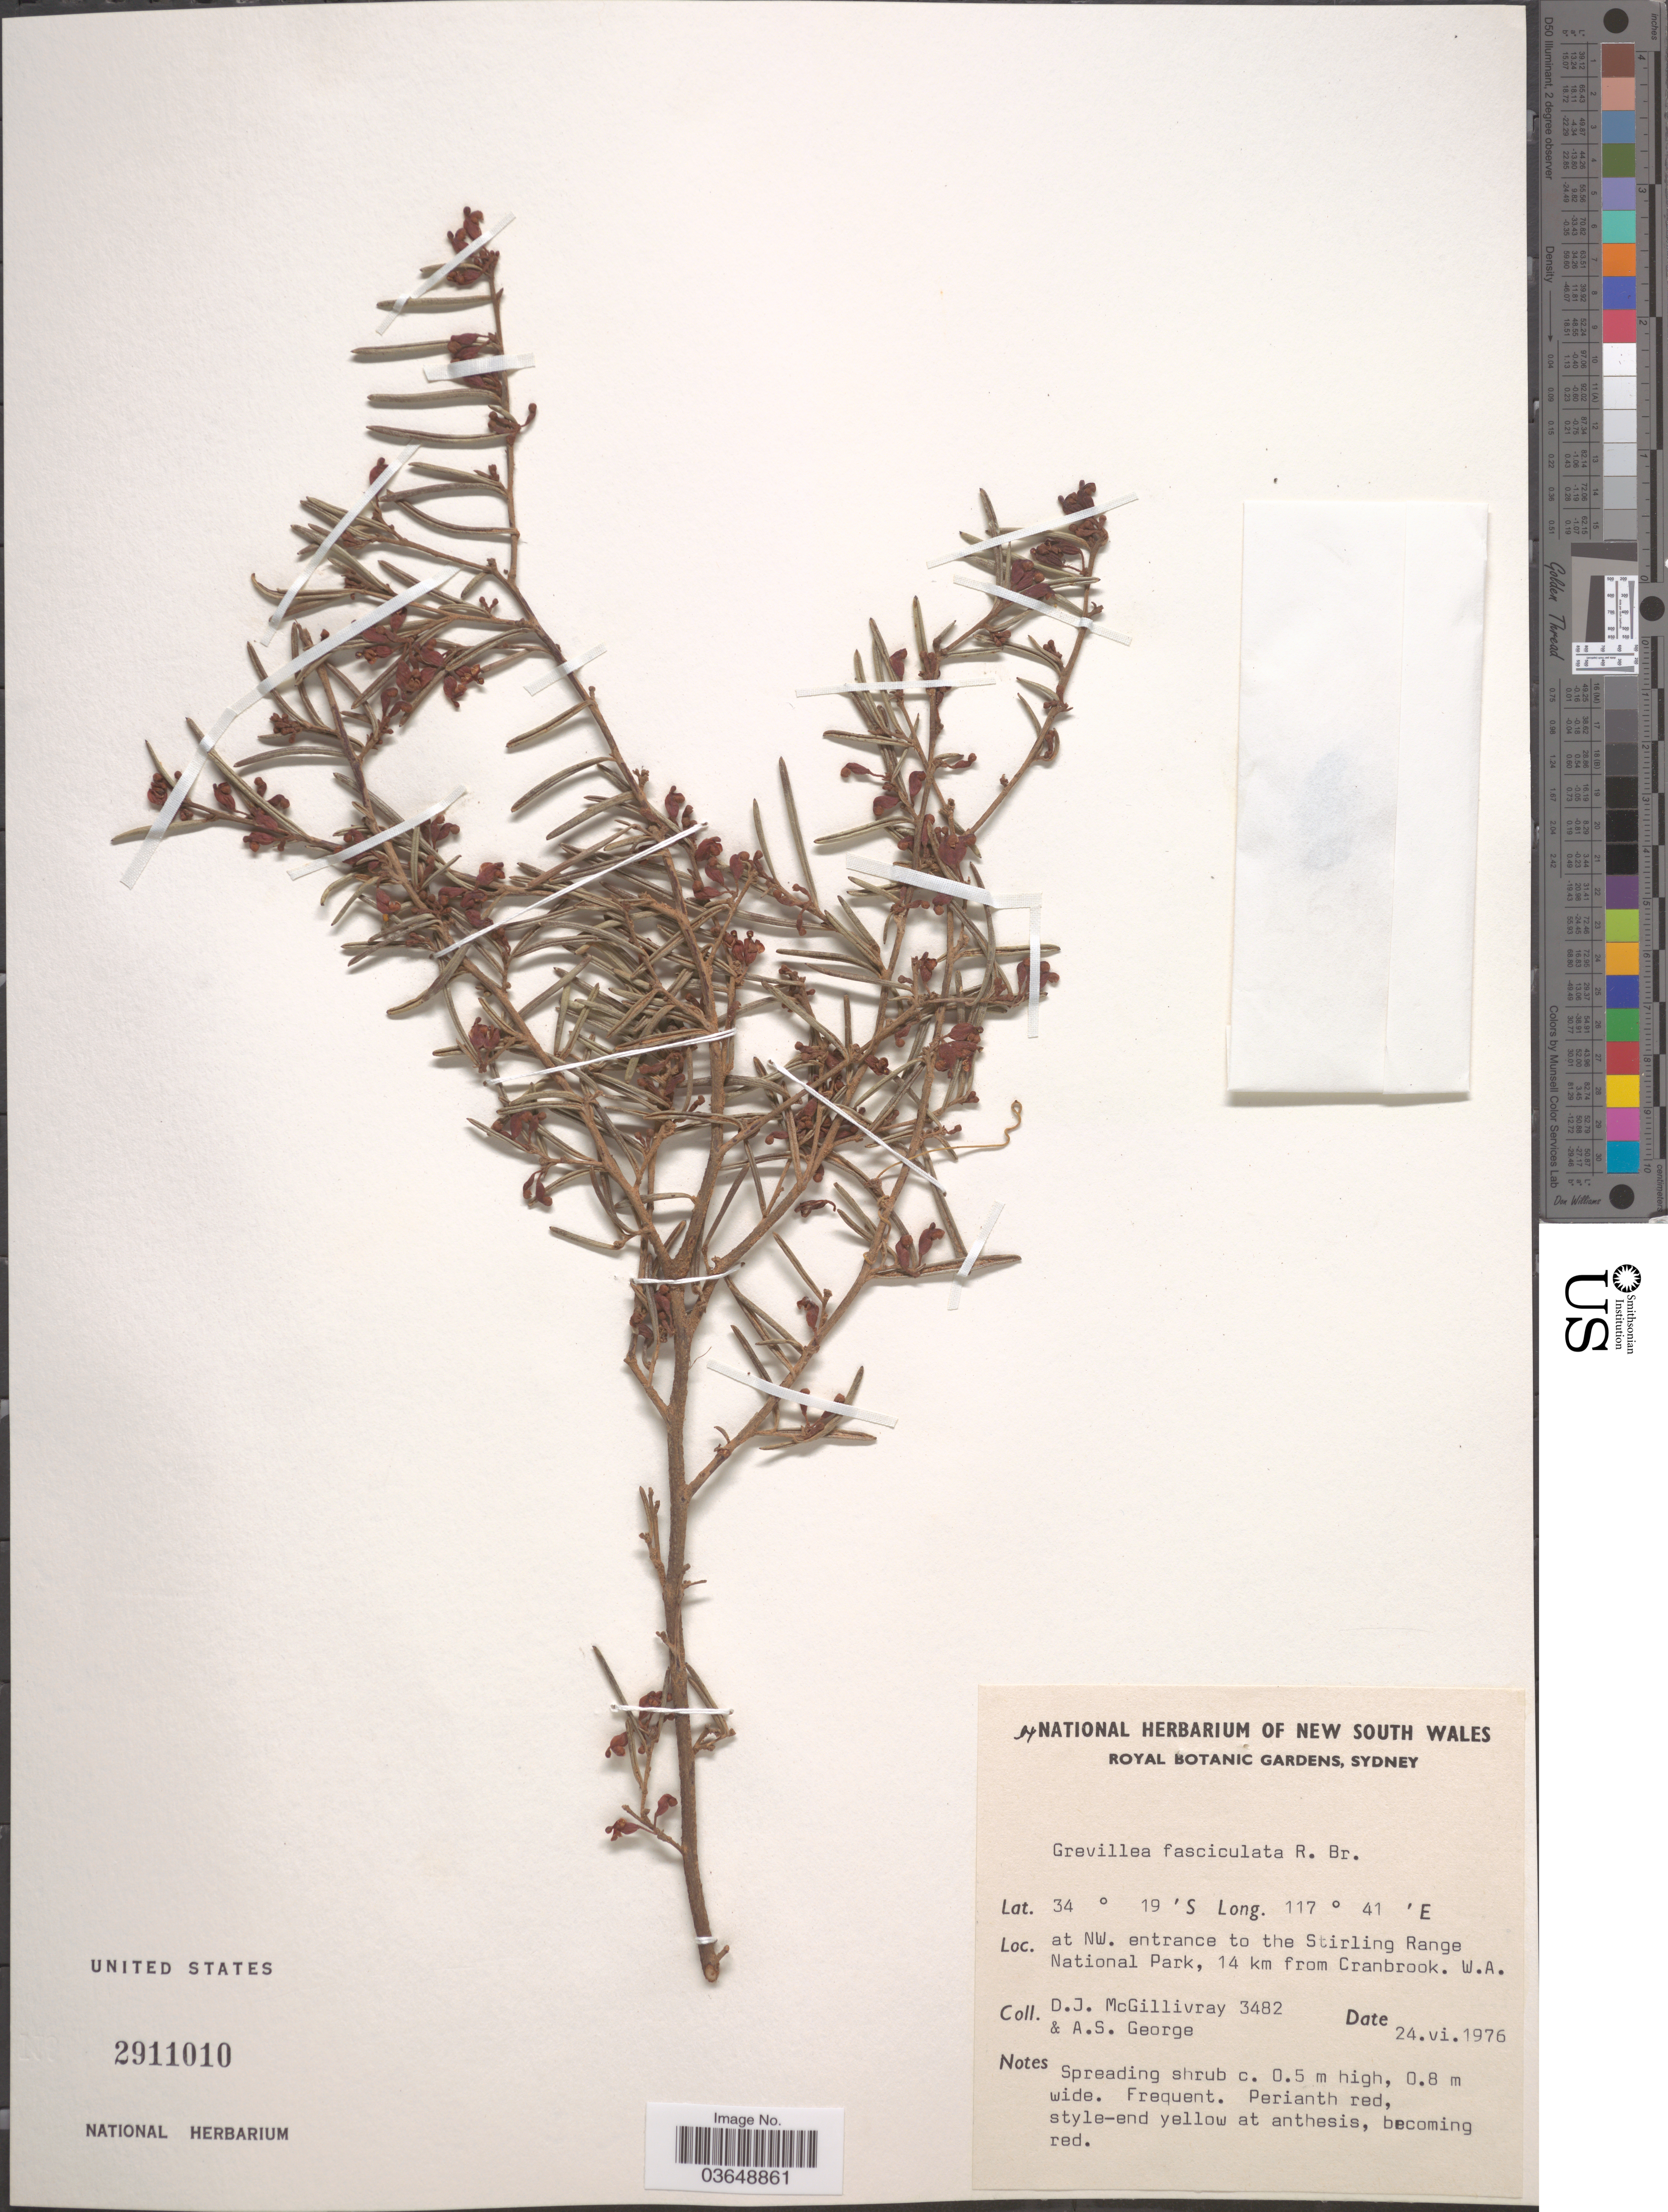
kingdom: Plantae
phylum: Tracheophyta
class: Magnoliopsida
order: Proteales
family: Proteaceae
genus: Grevillea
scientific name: Grevillea fasciculata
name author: R. Br.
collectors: D. J. McGillivray & A. S. George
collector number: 3482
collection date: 1976-06-24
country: Australia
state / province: Western Australia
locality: At NW. entrance to the Stirling Range National Park, 14 km. from Cranbrook.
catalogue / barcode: US 2911010